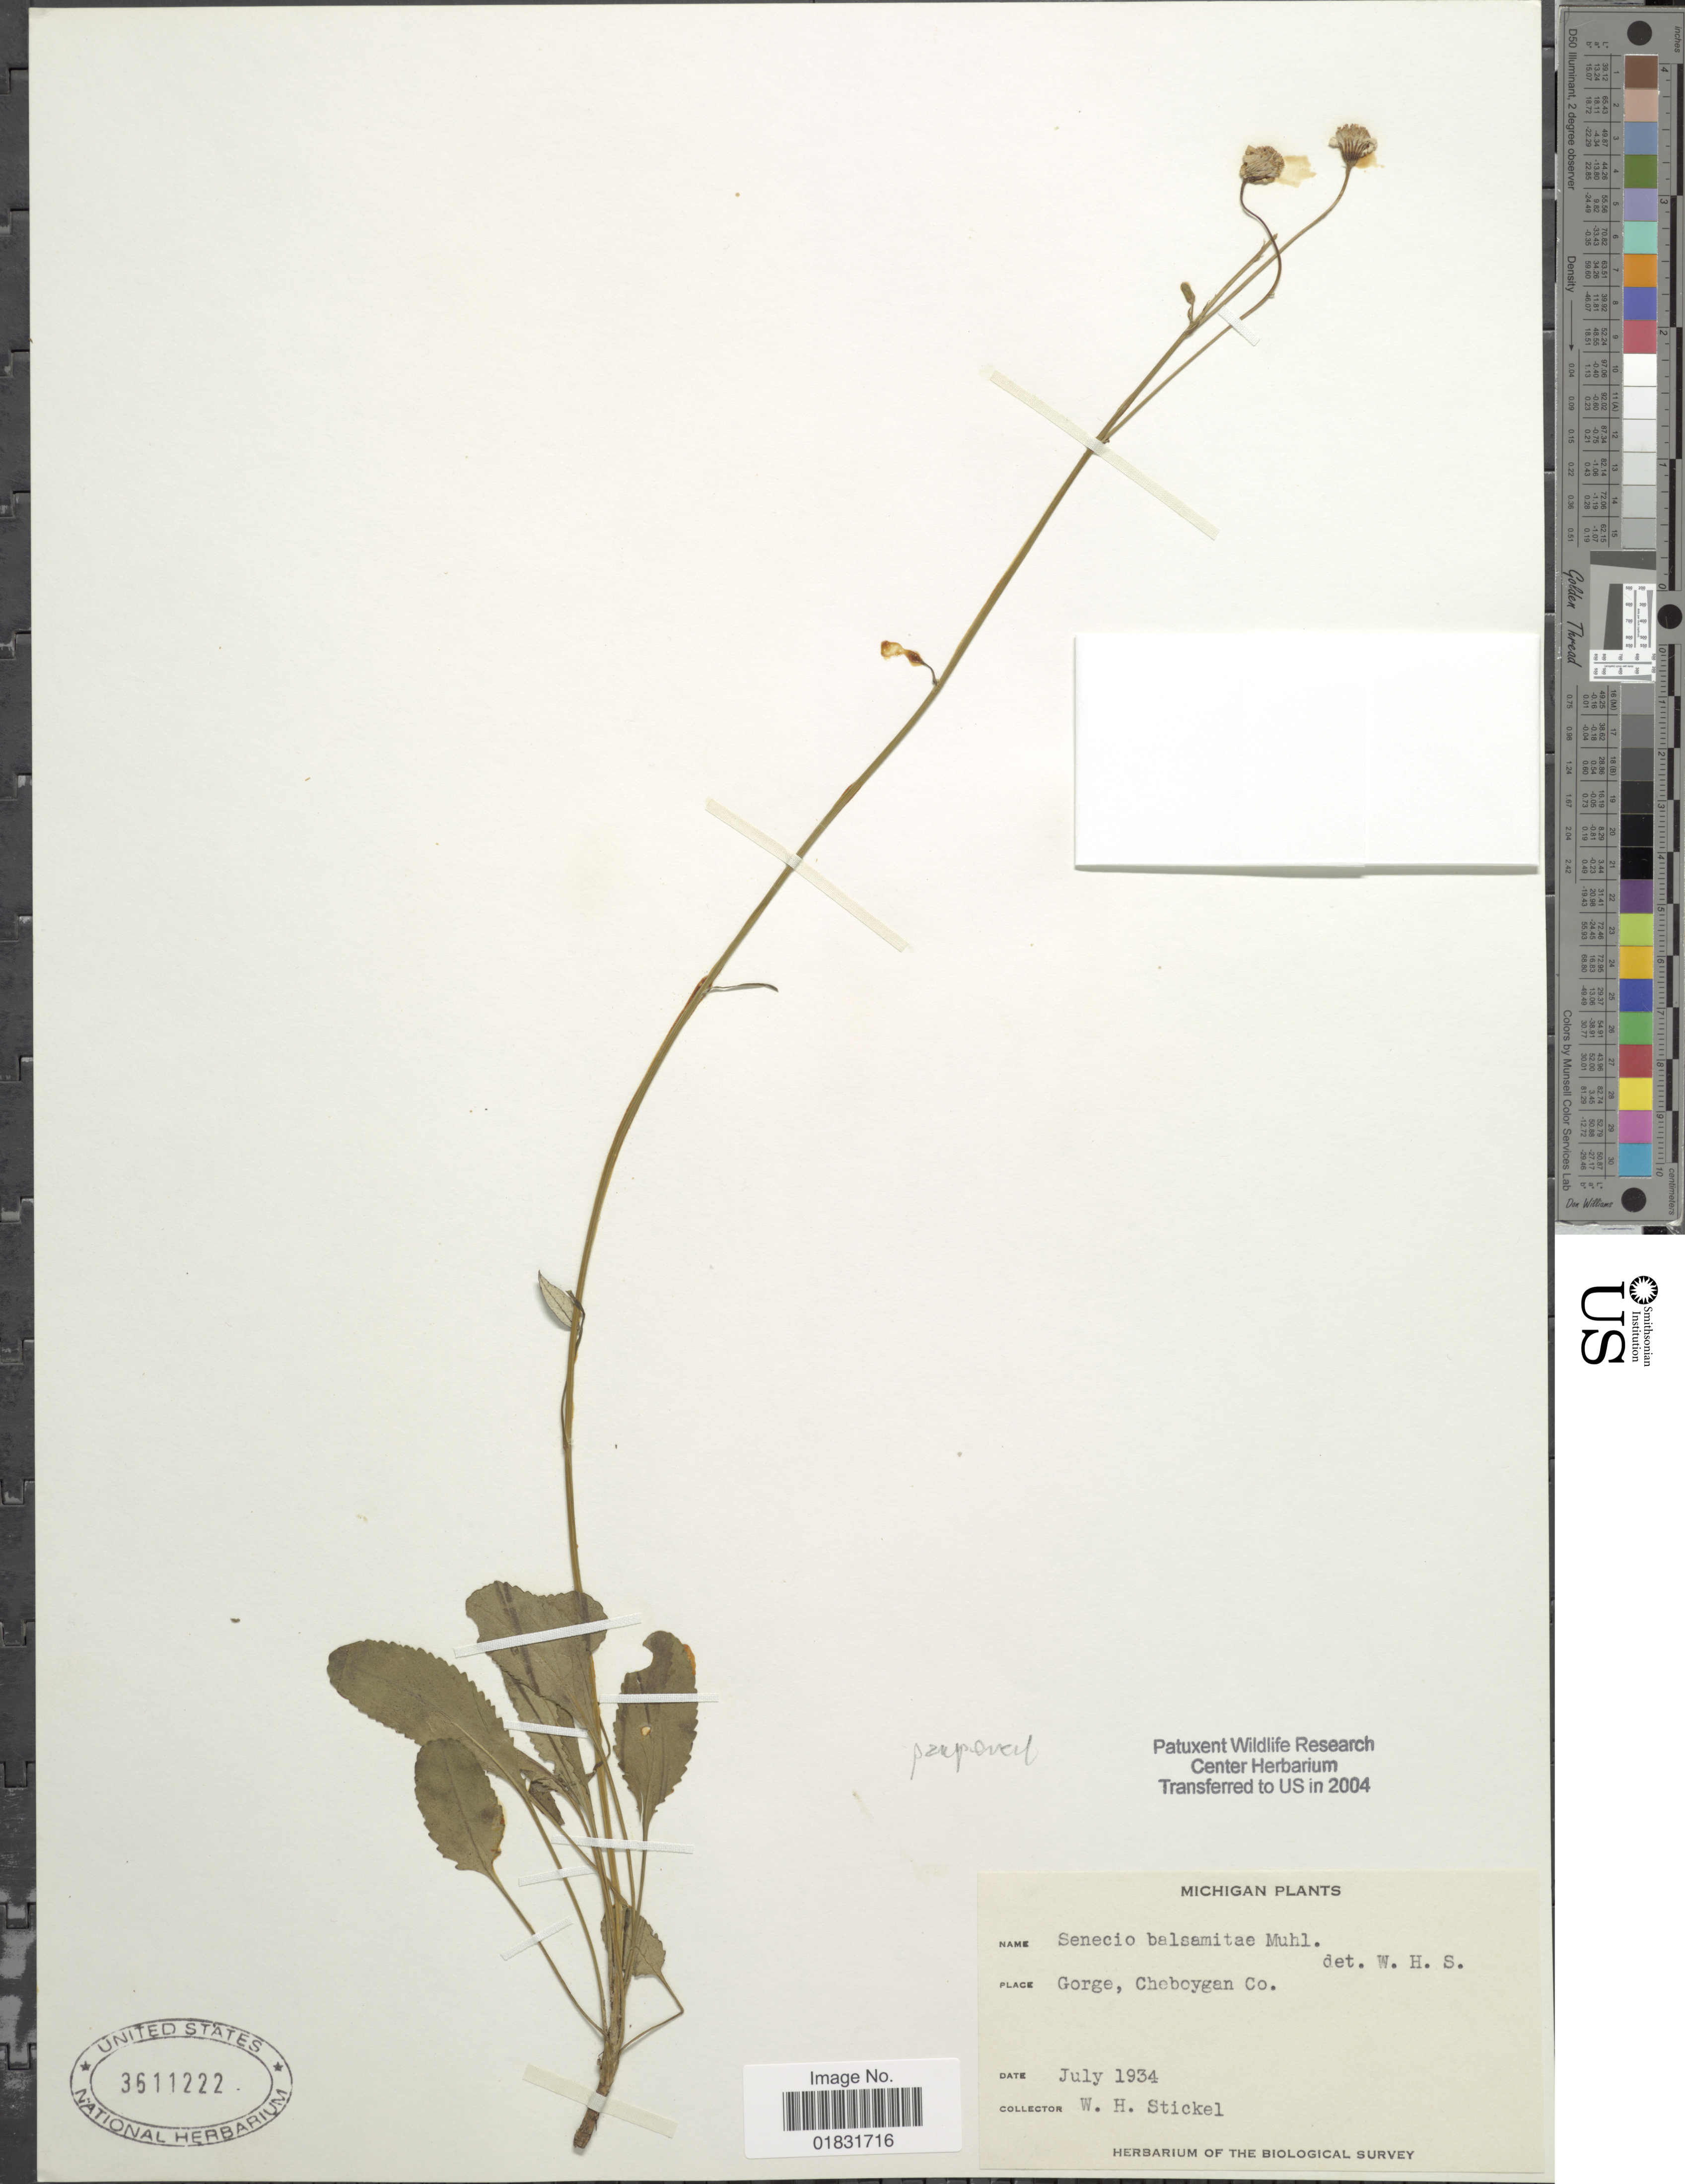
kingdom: Plantae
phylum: Tracheophyta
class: Magnoliopsida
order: Asterales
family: Asteraceae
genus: Packera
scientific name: Packera paupercula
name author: (Michx.) Á. Löve & D. Löve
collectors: W. Stickel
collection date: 1934-07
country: United States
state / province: Michigan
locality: Gorge, Cheboygan Co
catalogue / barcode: US 3611222